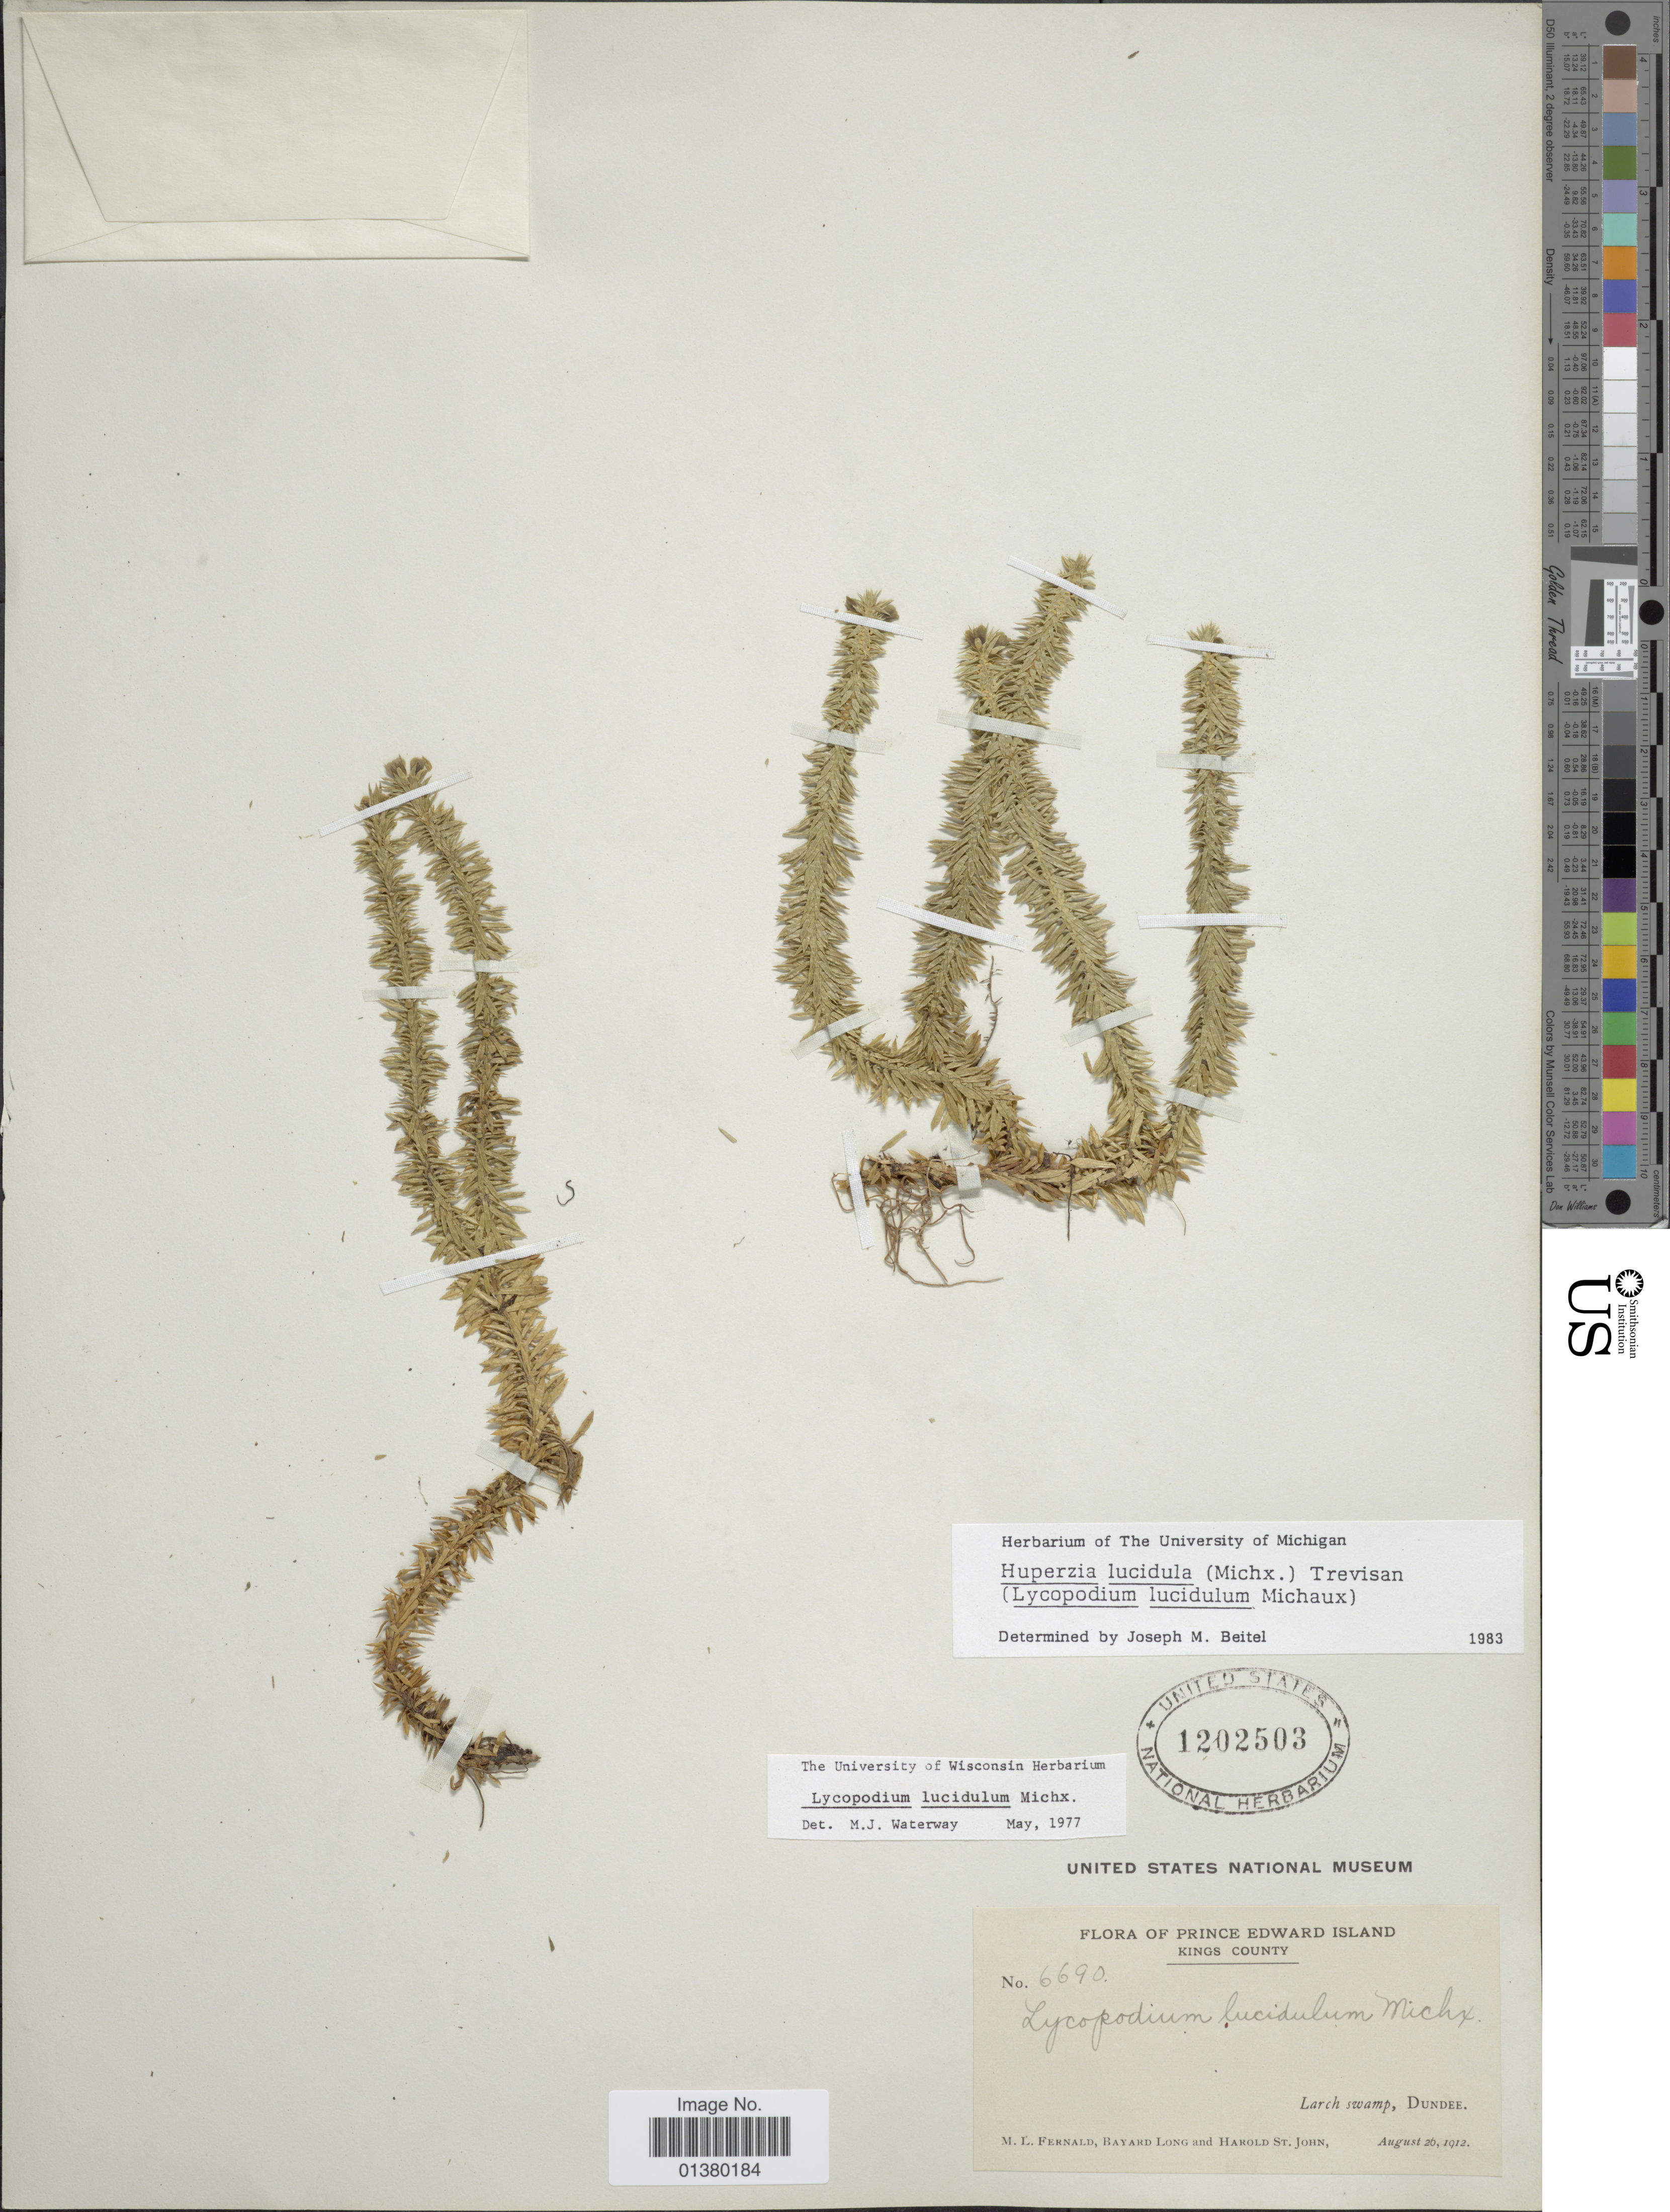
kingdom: Plantae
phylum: Tracheophyta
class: Lycopodiopsida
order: Lycopodiales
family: Lycopodiaceae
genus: Huperzia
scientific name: Huperzia lucidula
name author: (Michx.) Trevis.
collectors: M. L. Fernald, B. H. Long & H. St. John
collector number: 6690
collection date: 1912-08-26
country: Canada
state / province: Prince Edward Island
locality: Kings County, Larch swamp, Dundee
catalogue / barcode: US 1202503